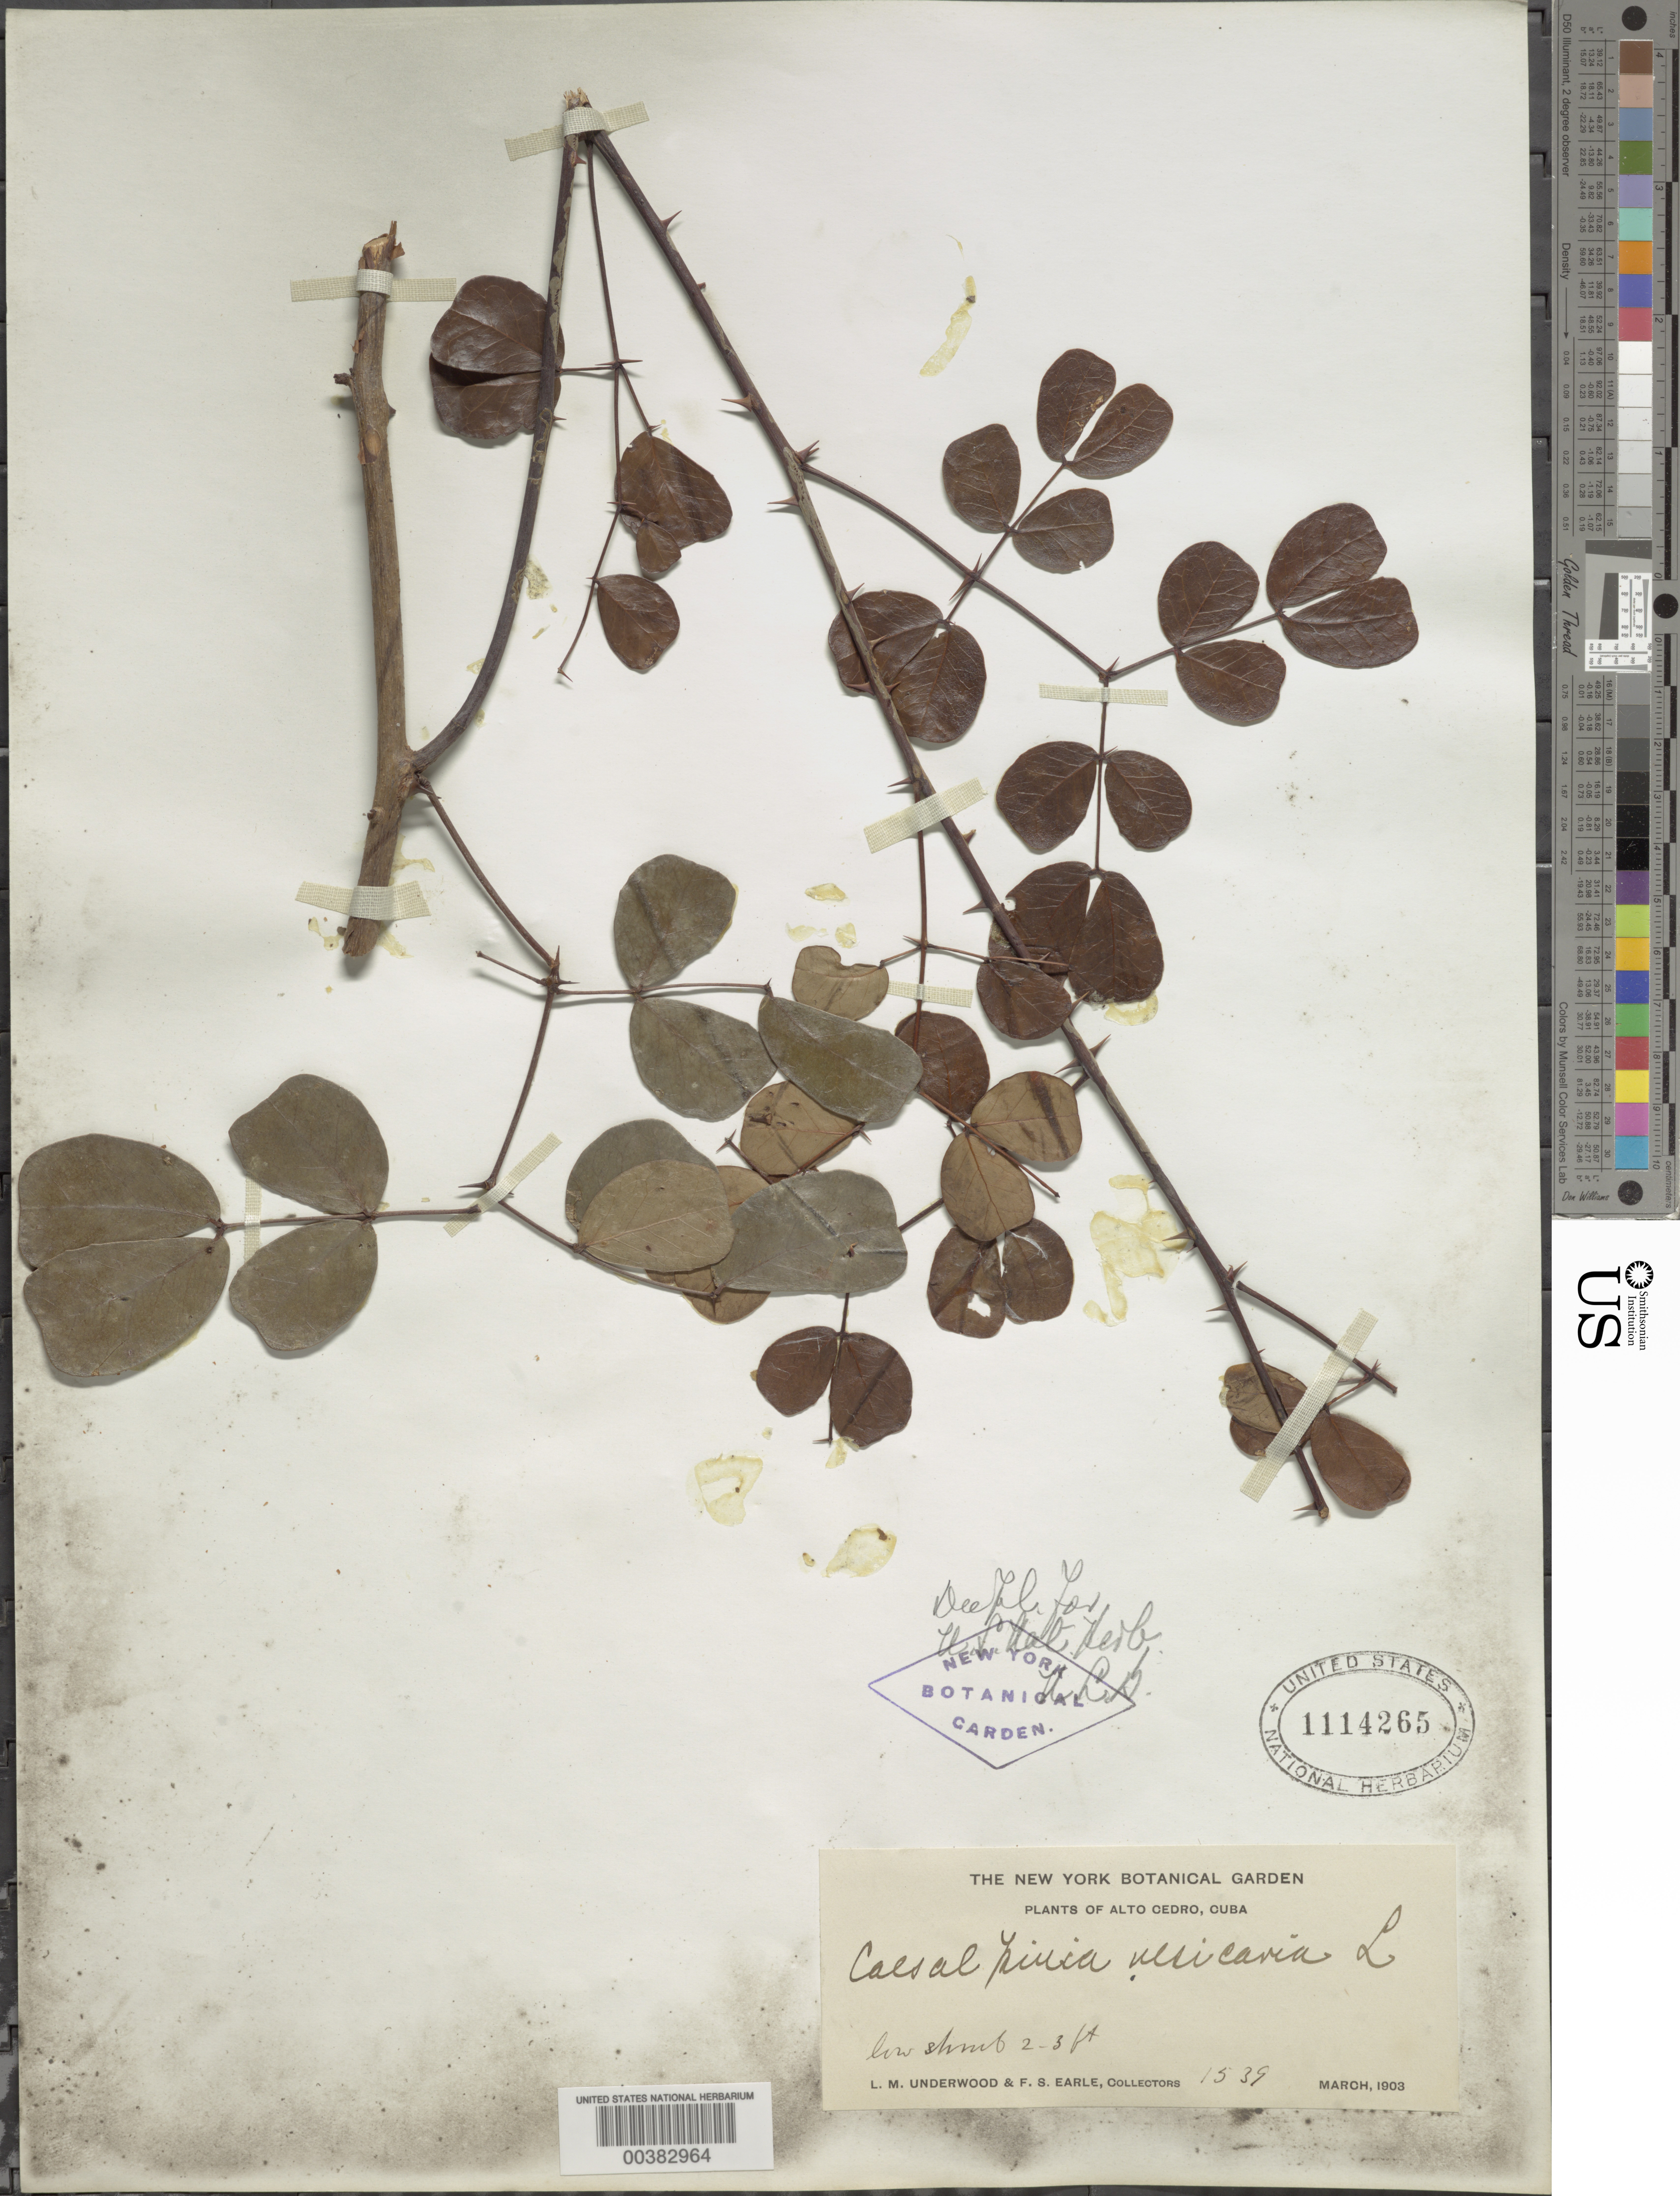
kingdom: Plantae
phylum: Tracheophyta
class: Magnoliopsida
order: Fabales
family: Fabaceae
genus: Tara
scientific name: Tara vesicaria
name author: (L.) Molinari et al.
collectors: L. M. Underwood & F. S. Earle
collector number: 1539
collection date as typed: Mar 1903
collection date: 1903-03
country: Cuba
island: Greater Antilles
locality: Alto Cedro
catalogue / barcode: US 1114265